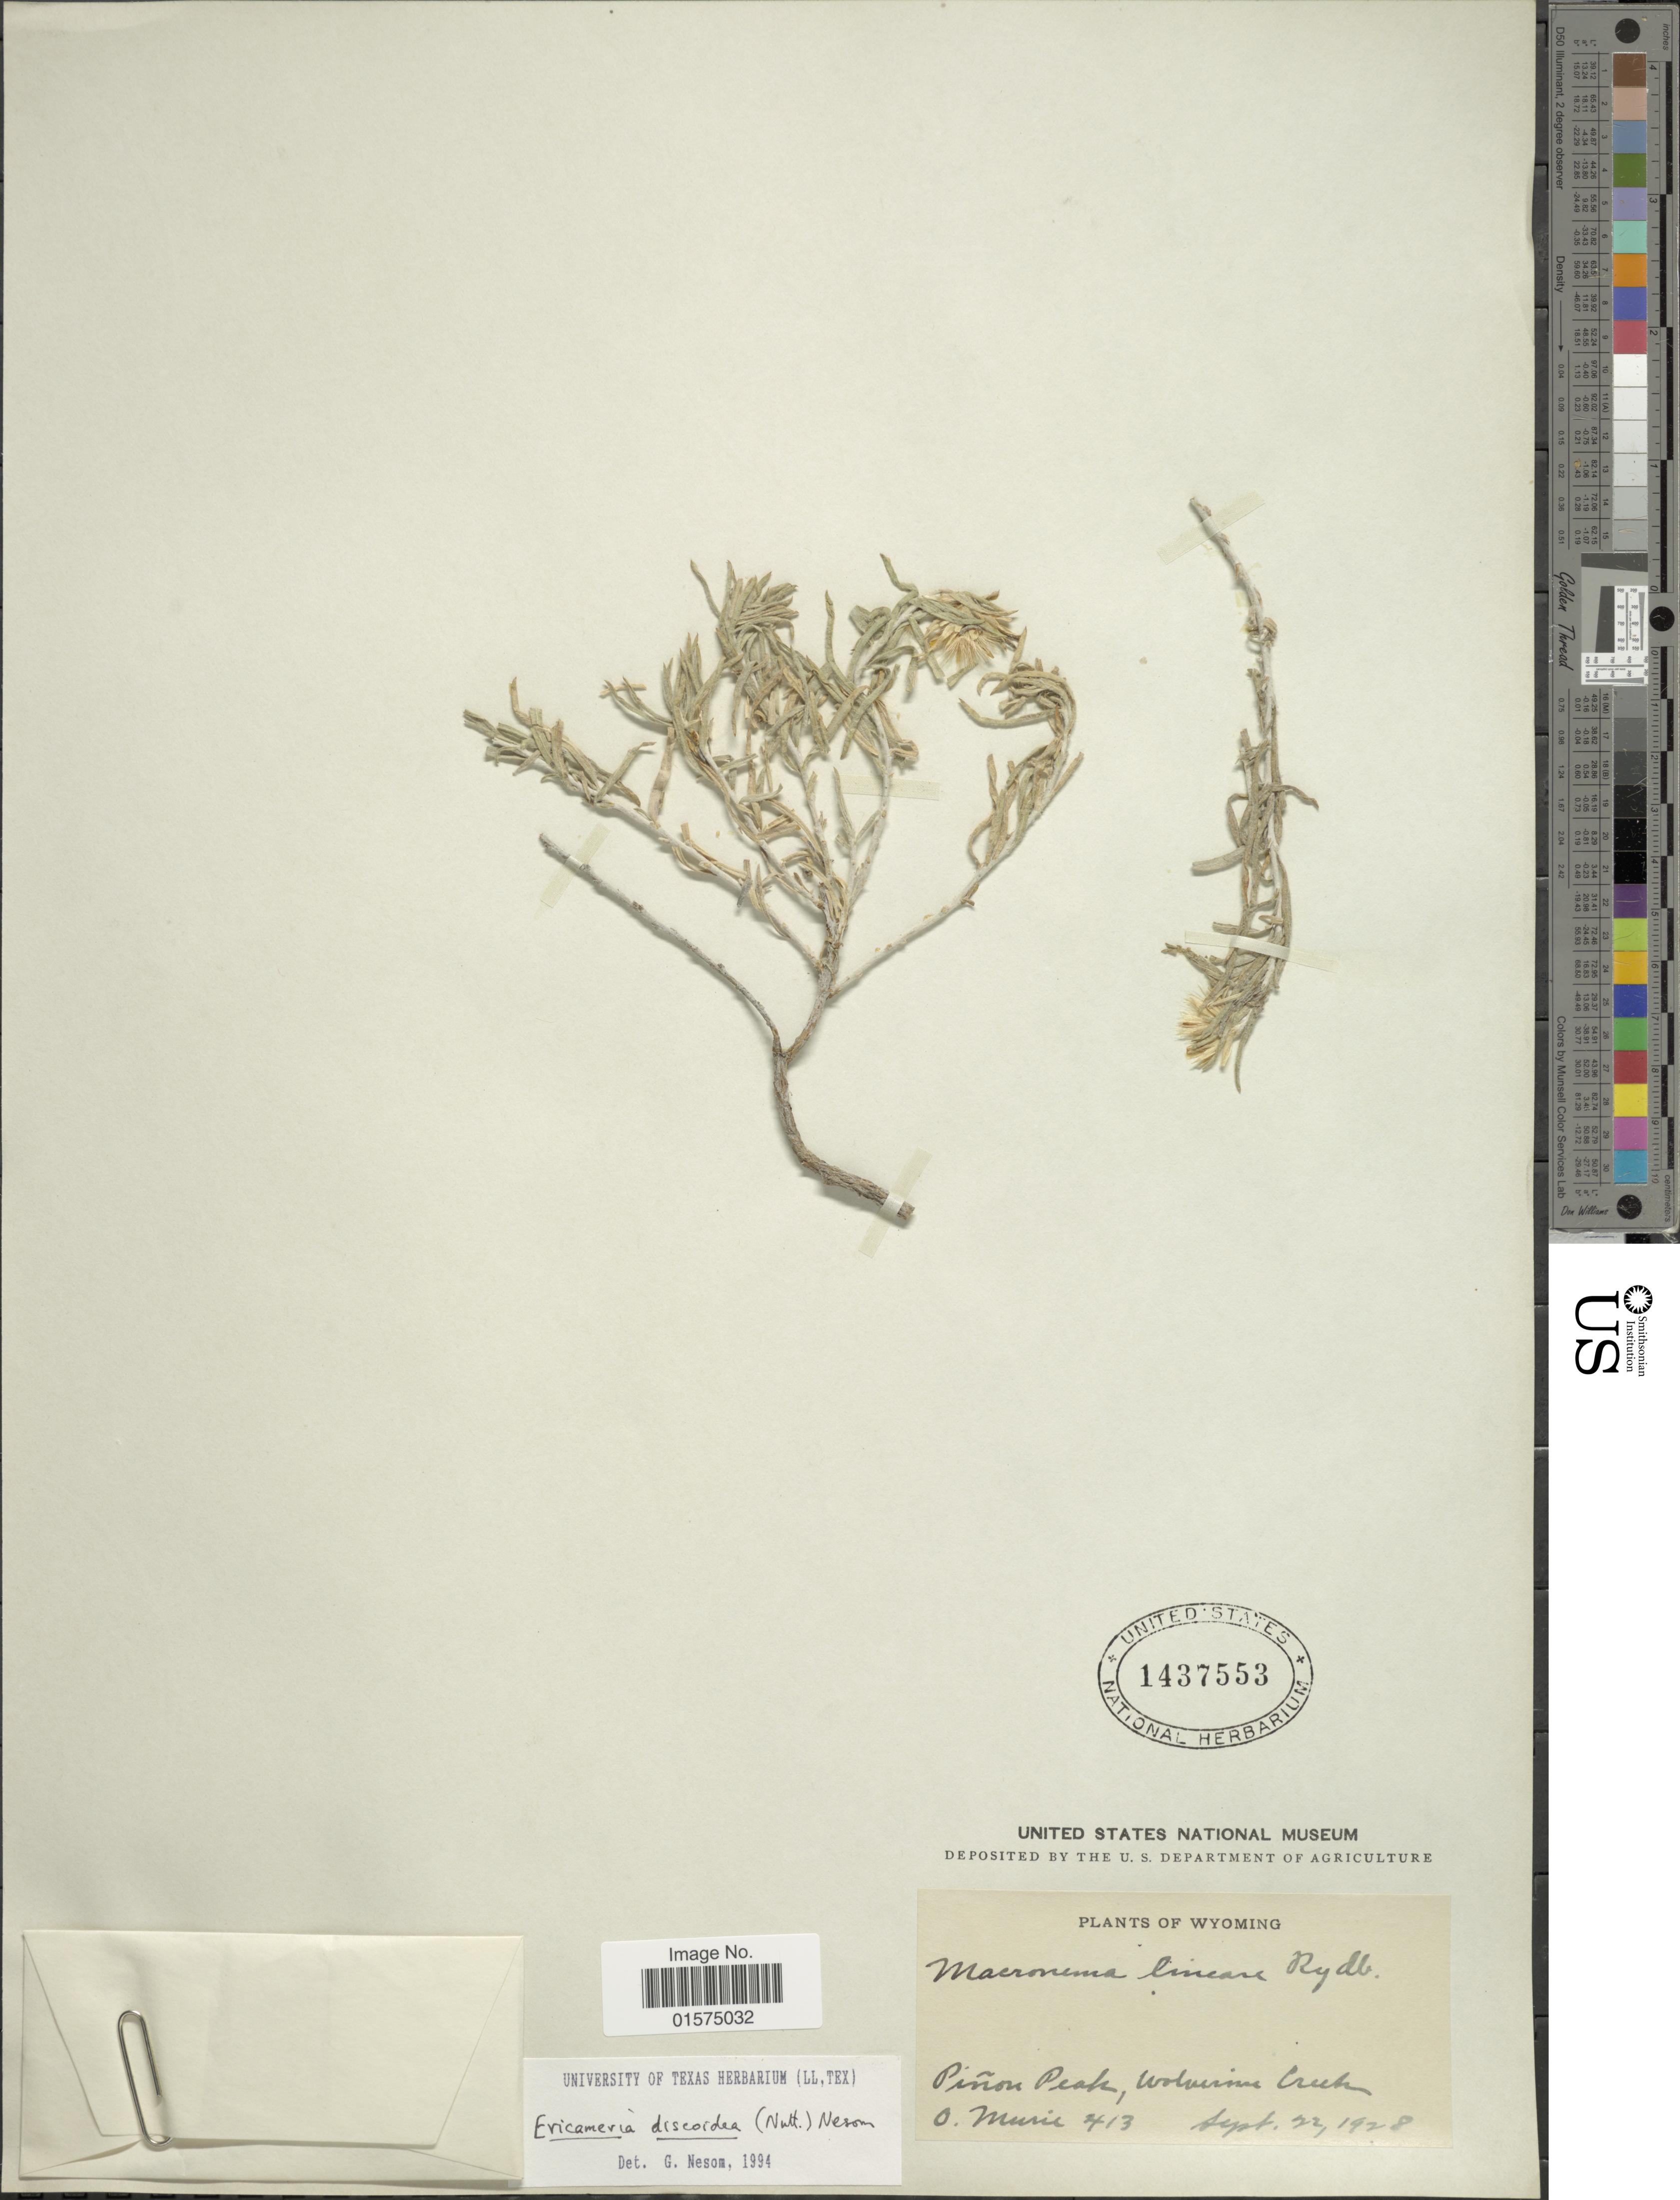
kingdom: Plantae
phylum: Tracheophyta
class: Magnoliopsida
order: Asterales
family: Asteraceae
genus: Ericameria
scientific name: Ericameria discoidea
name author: (Nutt.) G.L. Nesom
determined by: Urbatsch, Lowell E., Curator (LSU), Louisiana State University (UNITED STATES)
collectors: O. Murie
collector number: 413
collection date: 1928-09-22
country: United States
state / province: Wyoming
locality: Piñon Peak, Wolverine Creek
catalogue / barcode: US 1437553